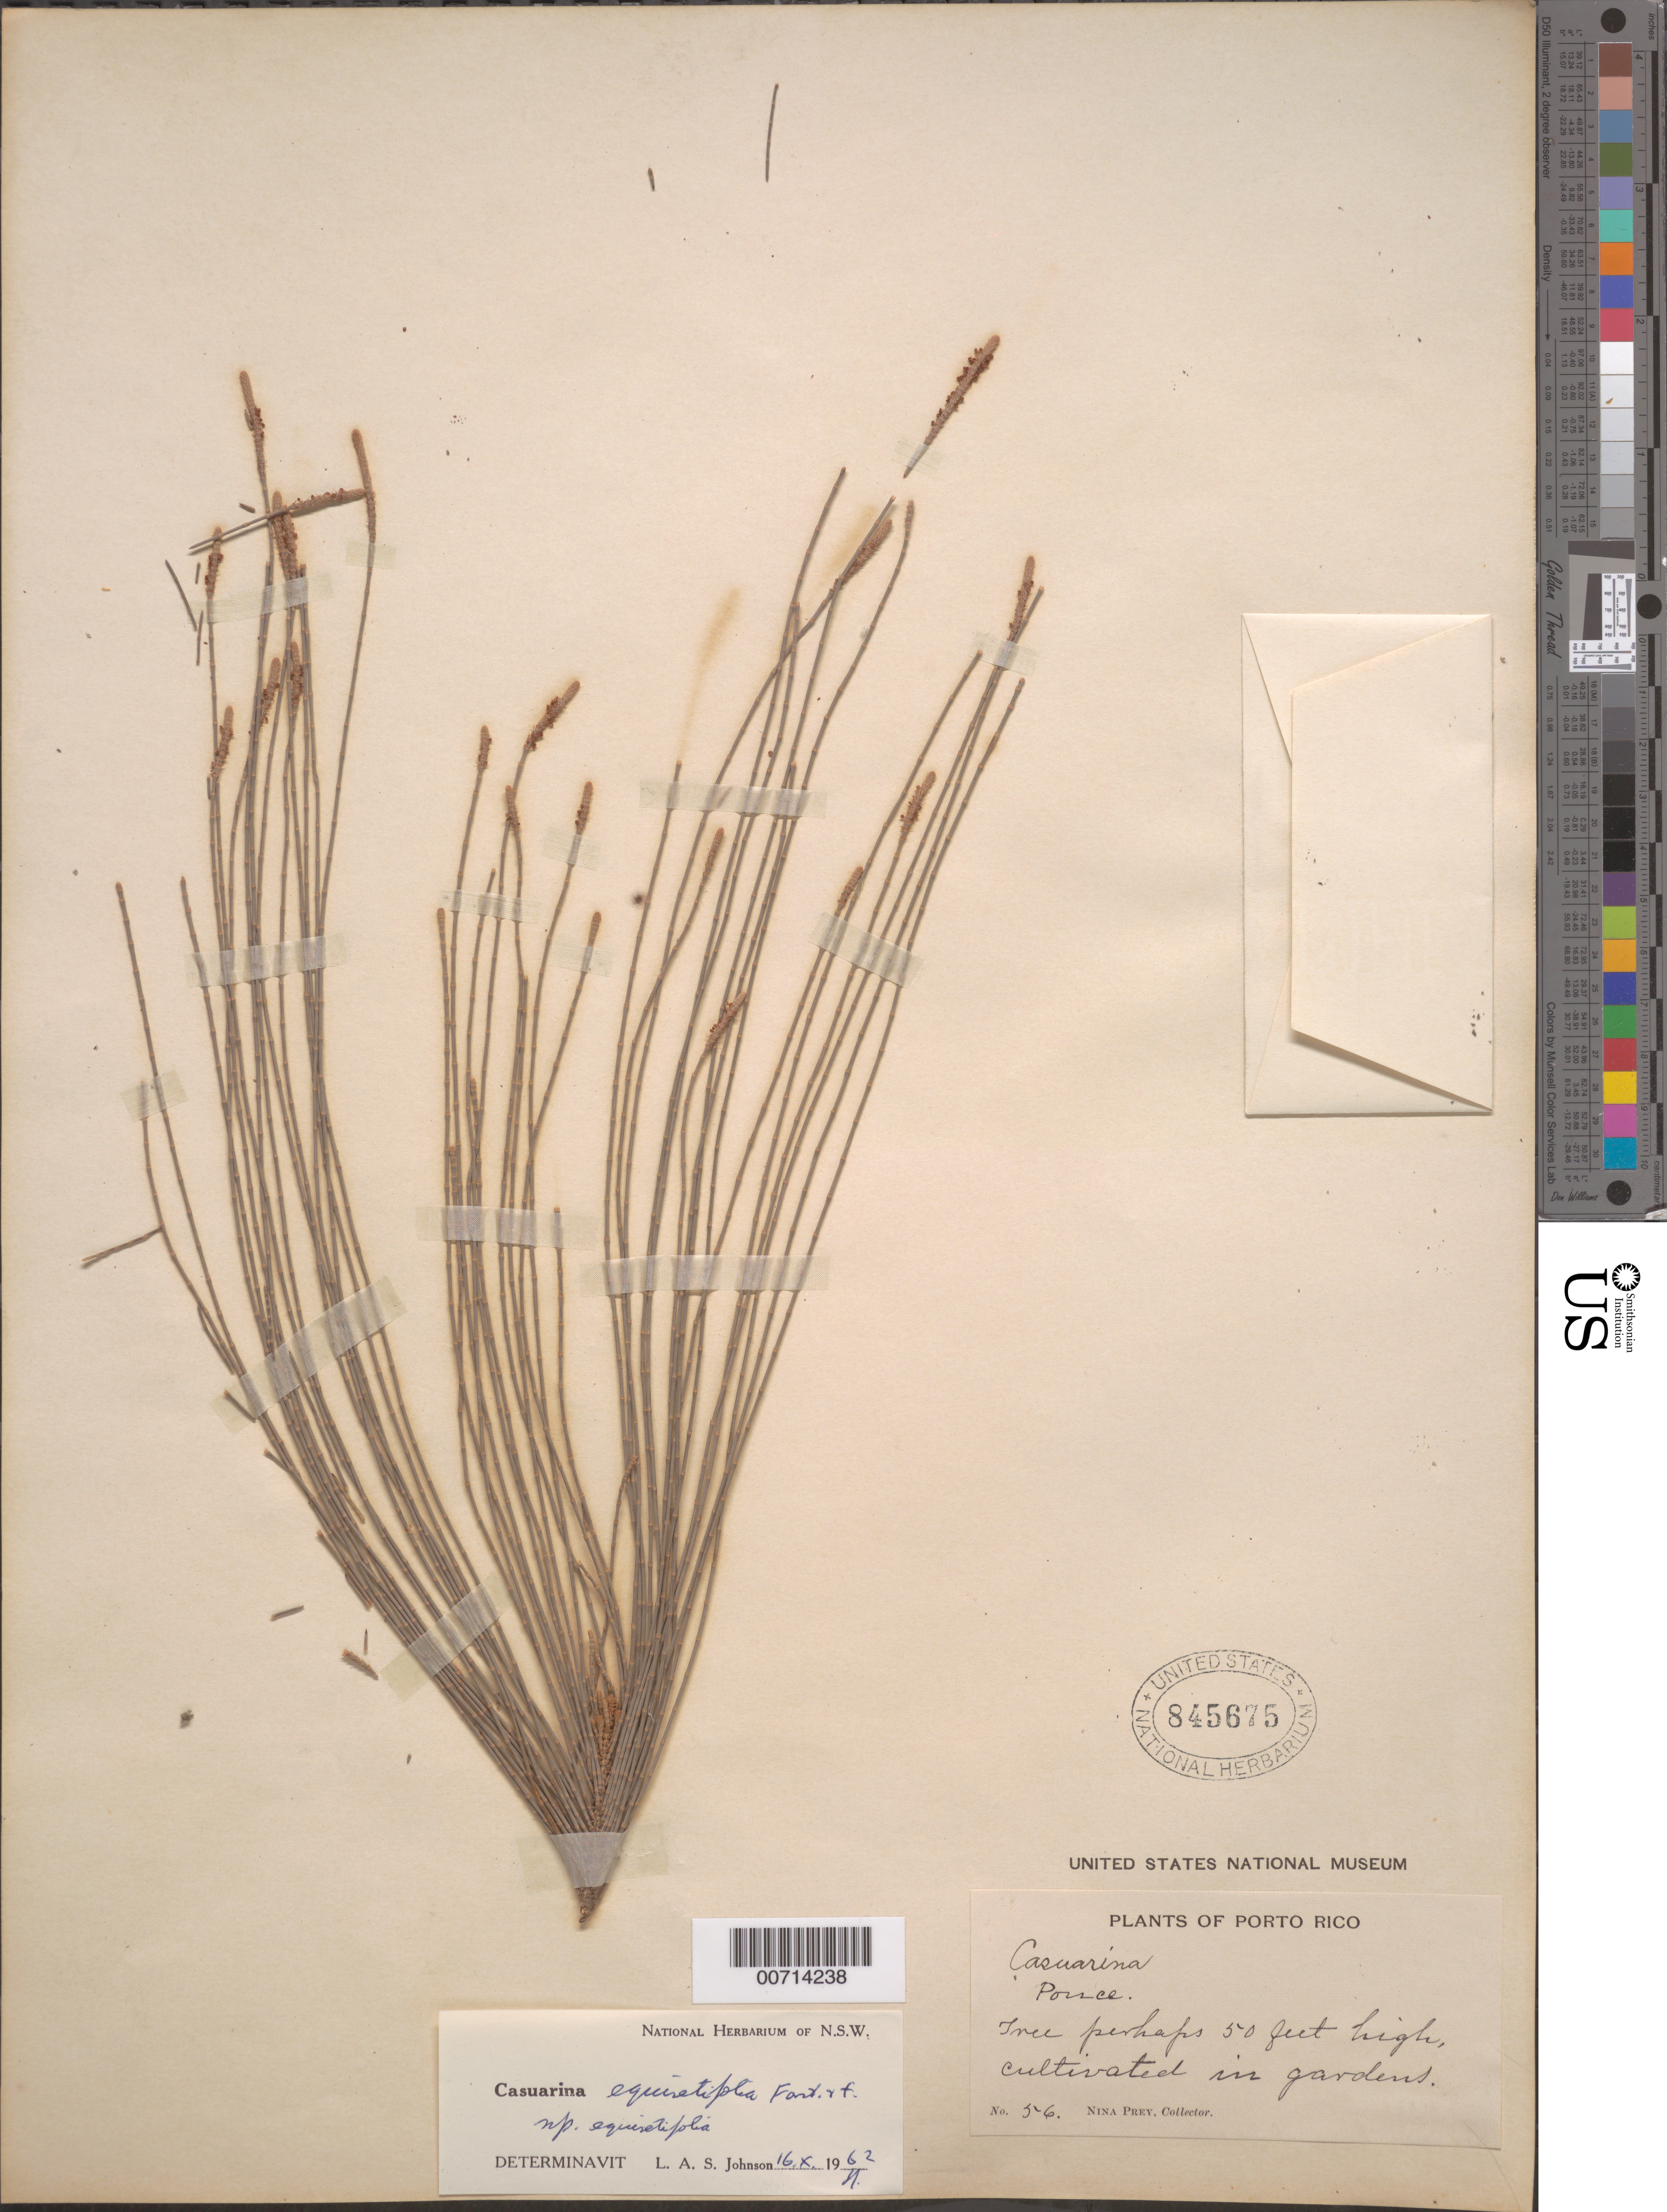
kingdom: Plantae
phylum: Tracheophyta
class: Magnoliopsida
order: Fagales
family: Casuarinaceae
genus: Casuarina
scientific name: Casuarina equisetifolia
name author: L.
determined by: Johnson, L. A. S.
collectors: N. Prey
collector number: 56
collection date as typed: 1902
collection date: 1902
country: Puerto Rico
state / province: Ponce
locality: Gardens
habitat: Gardens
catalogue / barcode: US 845675